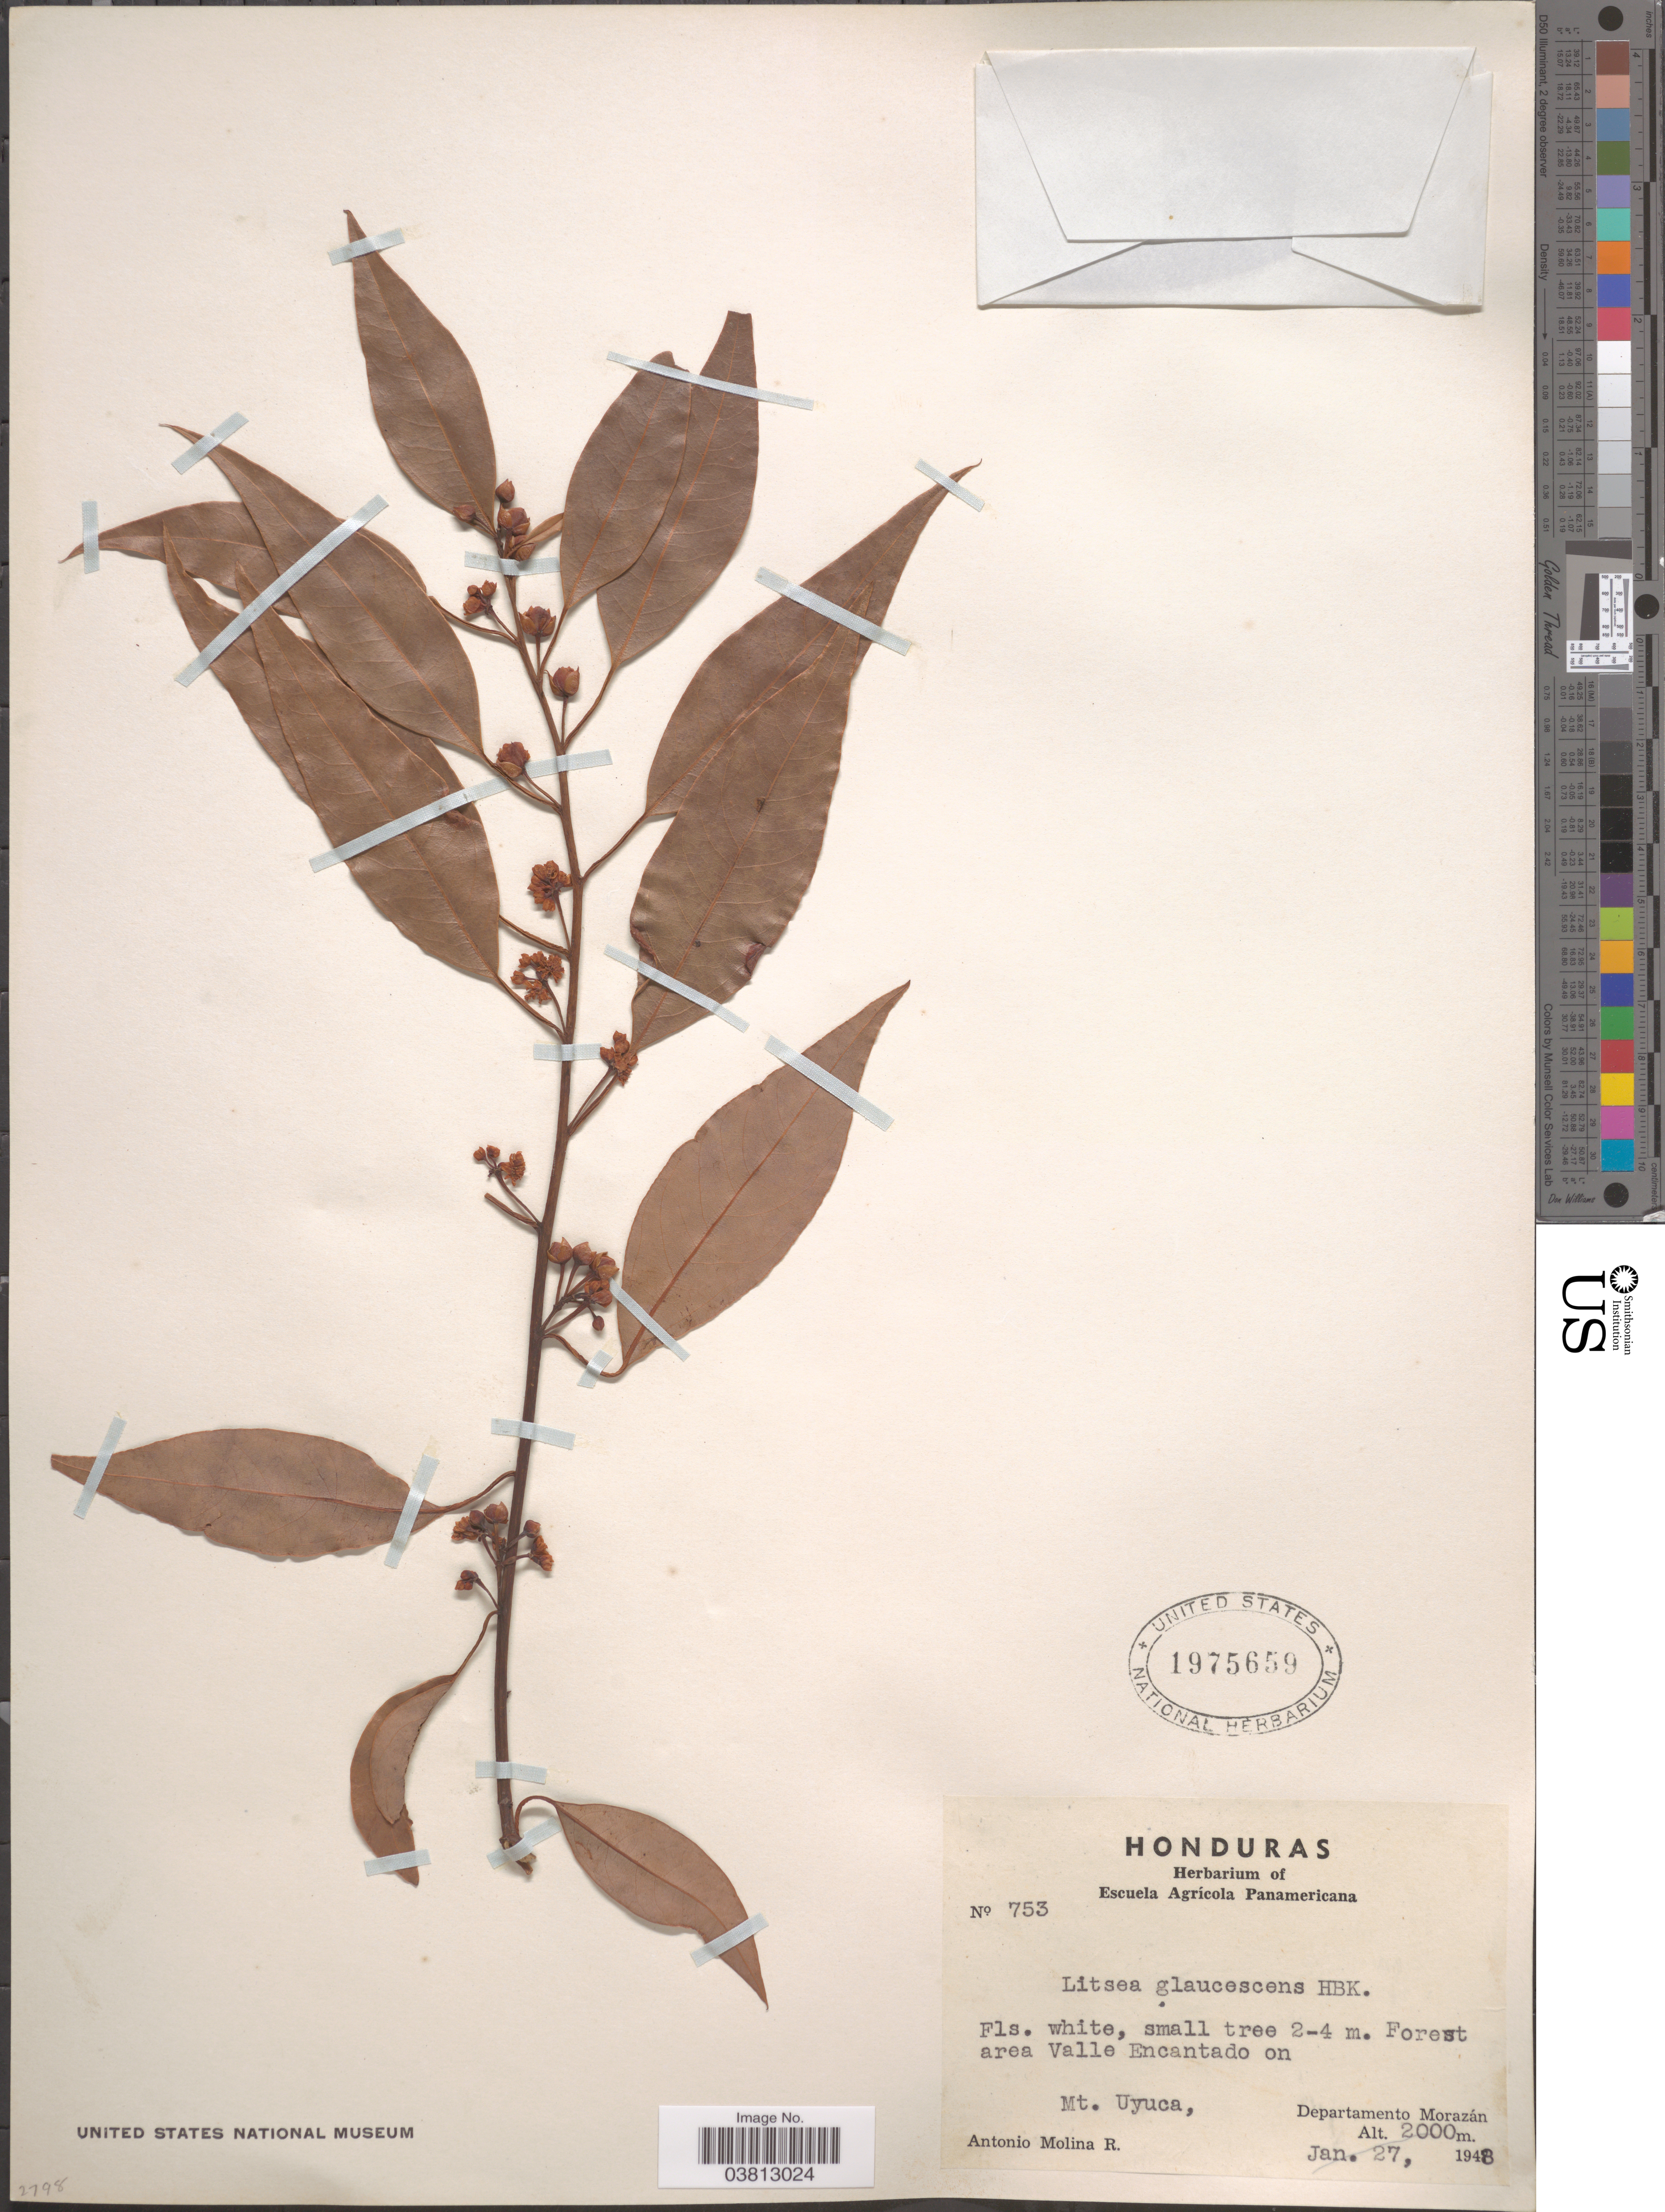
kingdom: Plantae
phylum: Tracheophyta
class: Magnoliopsida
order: Laurales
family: Lauraceae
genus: Litsea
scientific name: Litsea glaucescens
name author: Kunth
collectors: A. Molina R.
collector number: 753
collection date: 1948-01-27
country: Honduras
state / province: Fco. Morazán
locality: Forest area Valle Encantado on Mt. Uyuca, Departamento Morazán.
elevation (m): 2000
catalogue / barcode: US 1975659